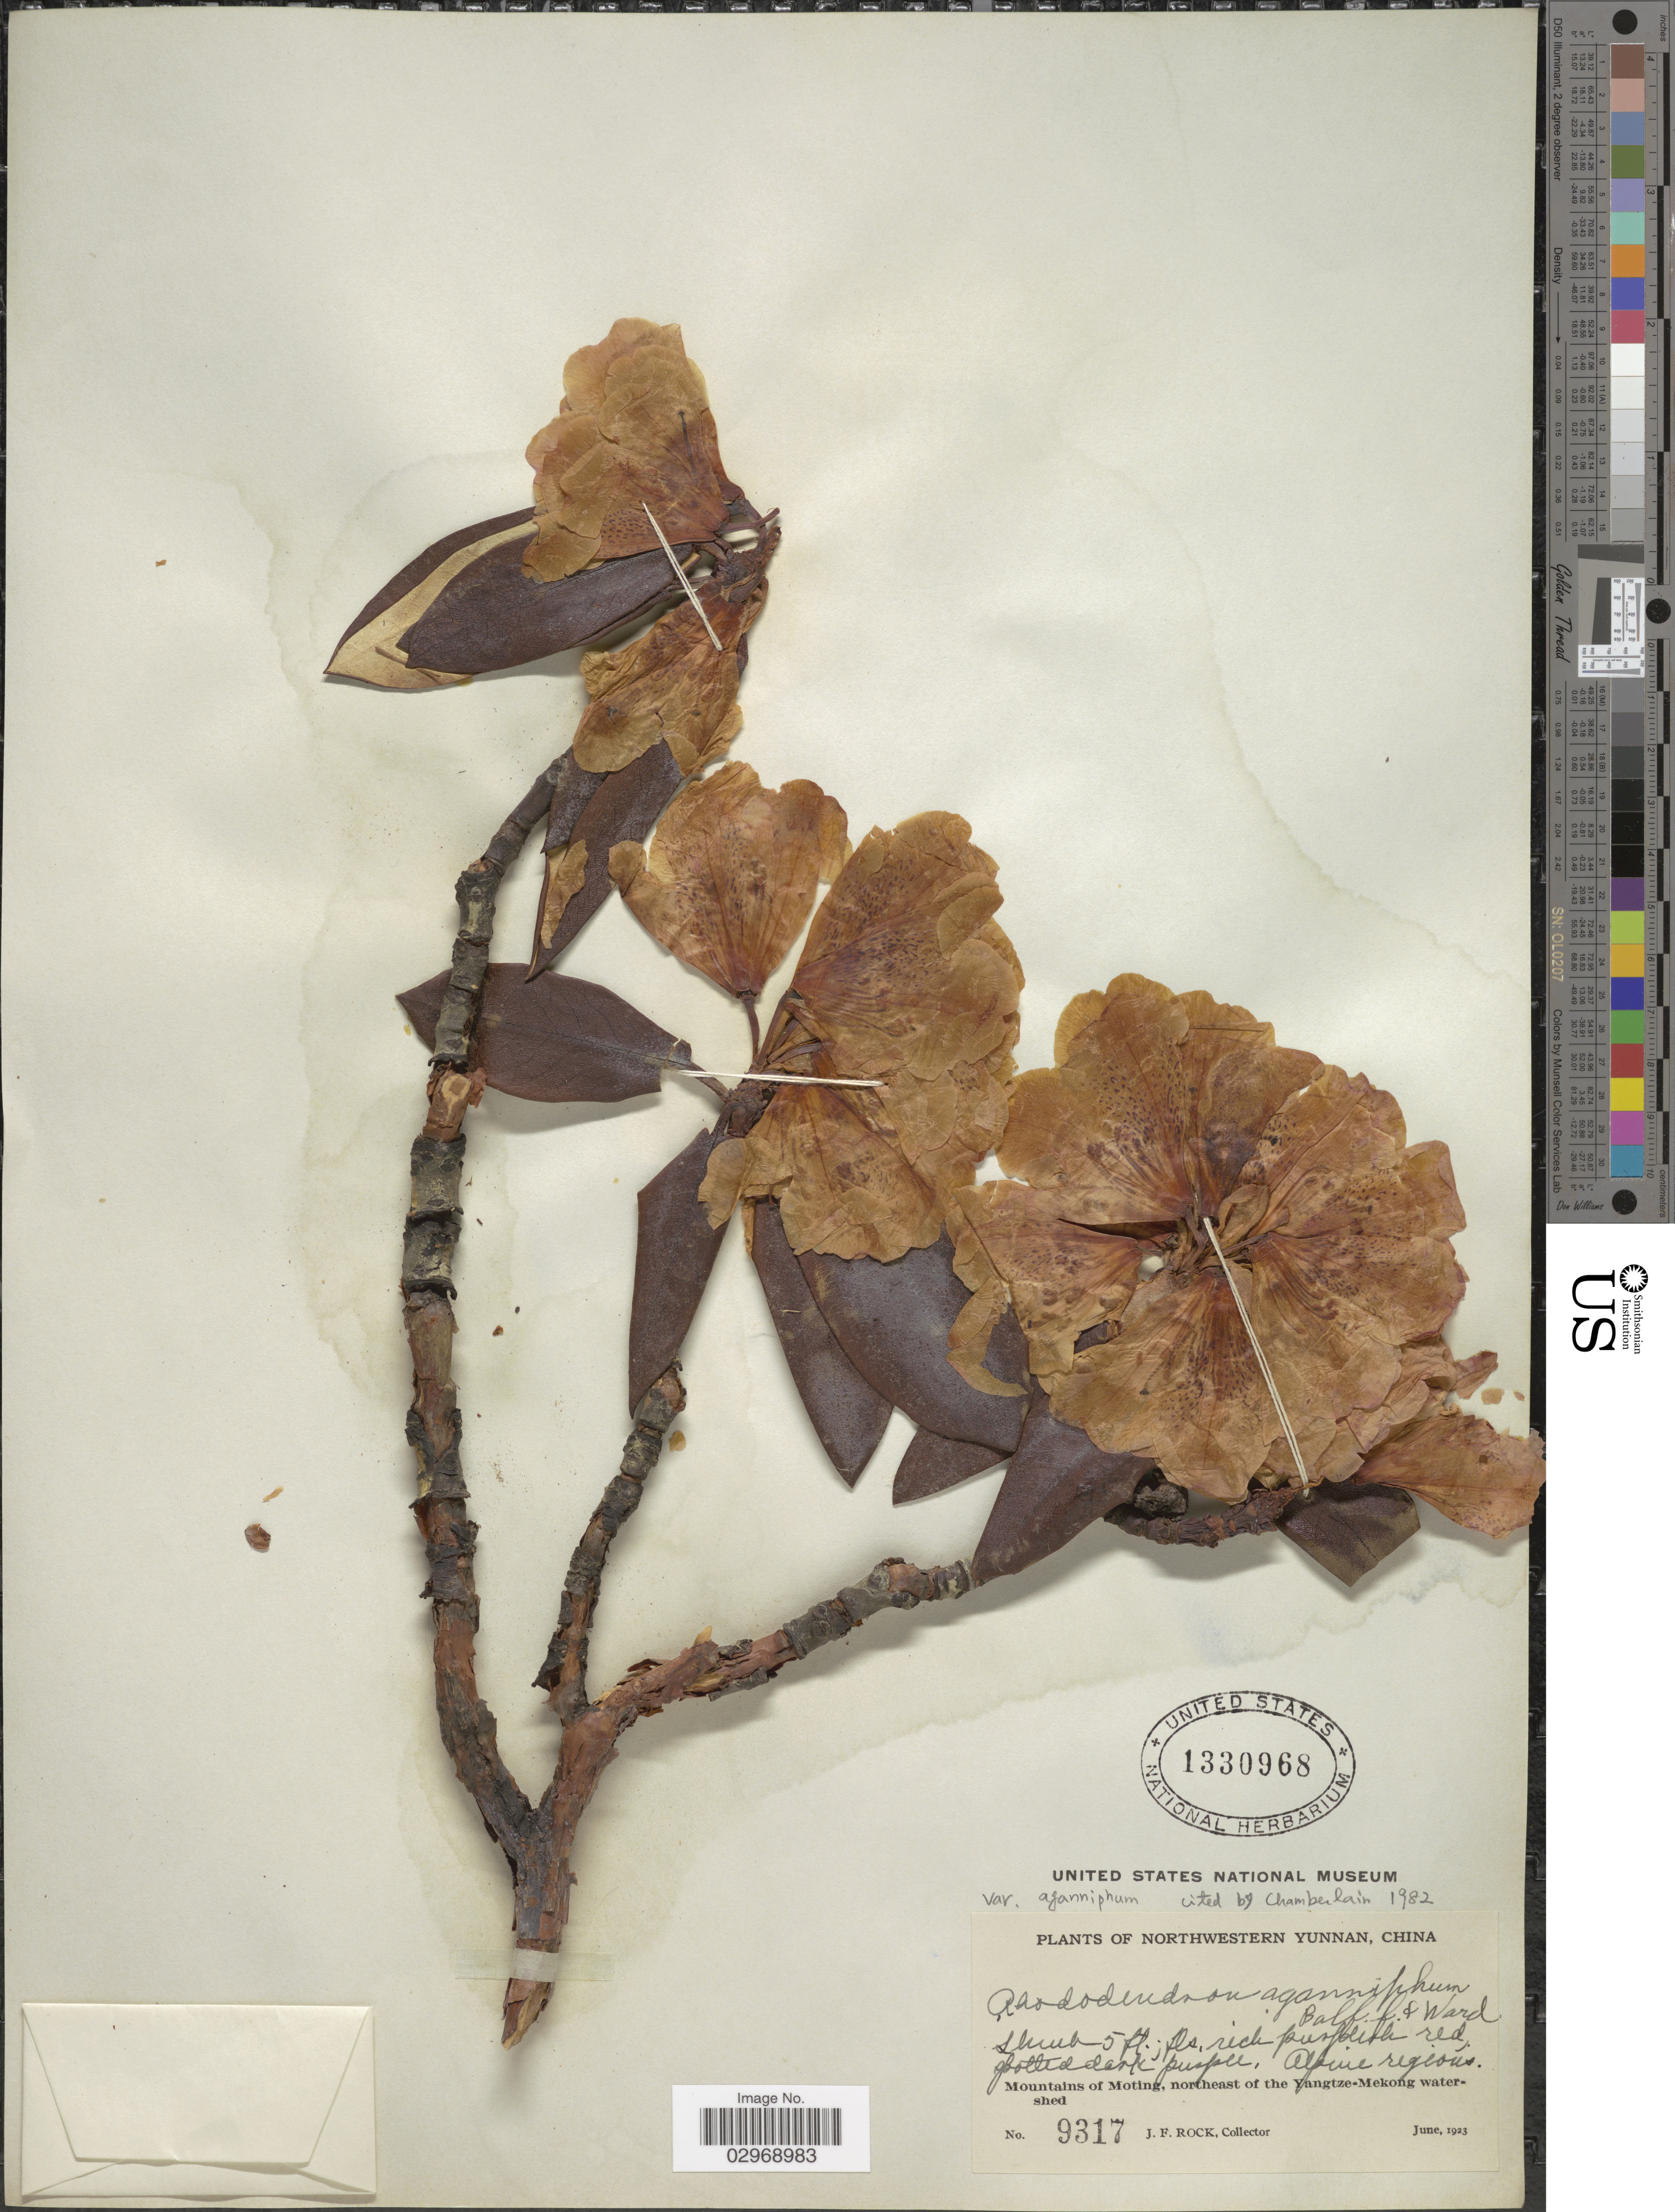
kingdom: Plantae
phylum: Tracheophyta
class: Magnoliopsida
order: Ericales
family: Ericaceae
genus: Rhododendron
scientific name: Rhododendron aganniphum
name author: Balf. f. & Kingdon-Ward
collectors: J. Rock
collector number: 9317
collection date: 1923-06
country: China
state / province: Yunnan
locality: Northwestern Yunnan. Alpine regions. Mountains of Moting, northeast of the Yangtze-Mekong watershed.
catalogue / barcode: US 1330968